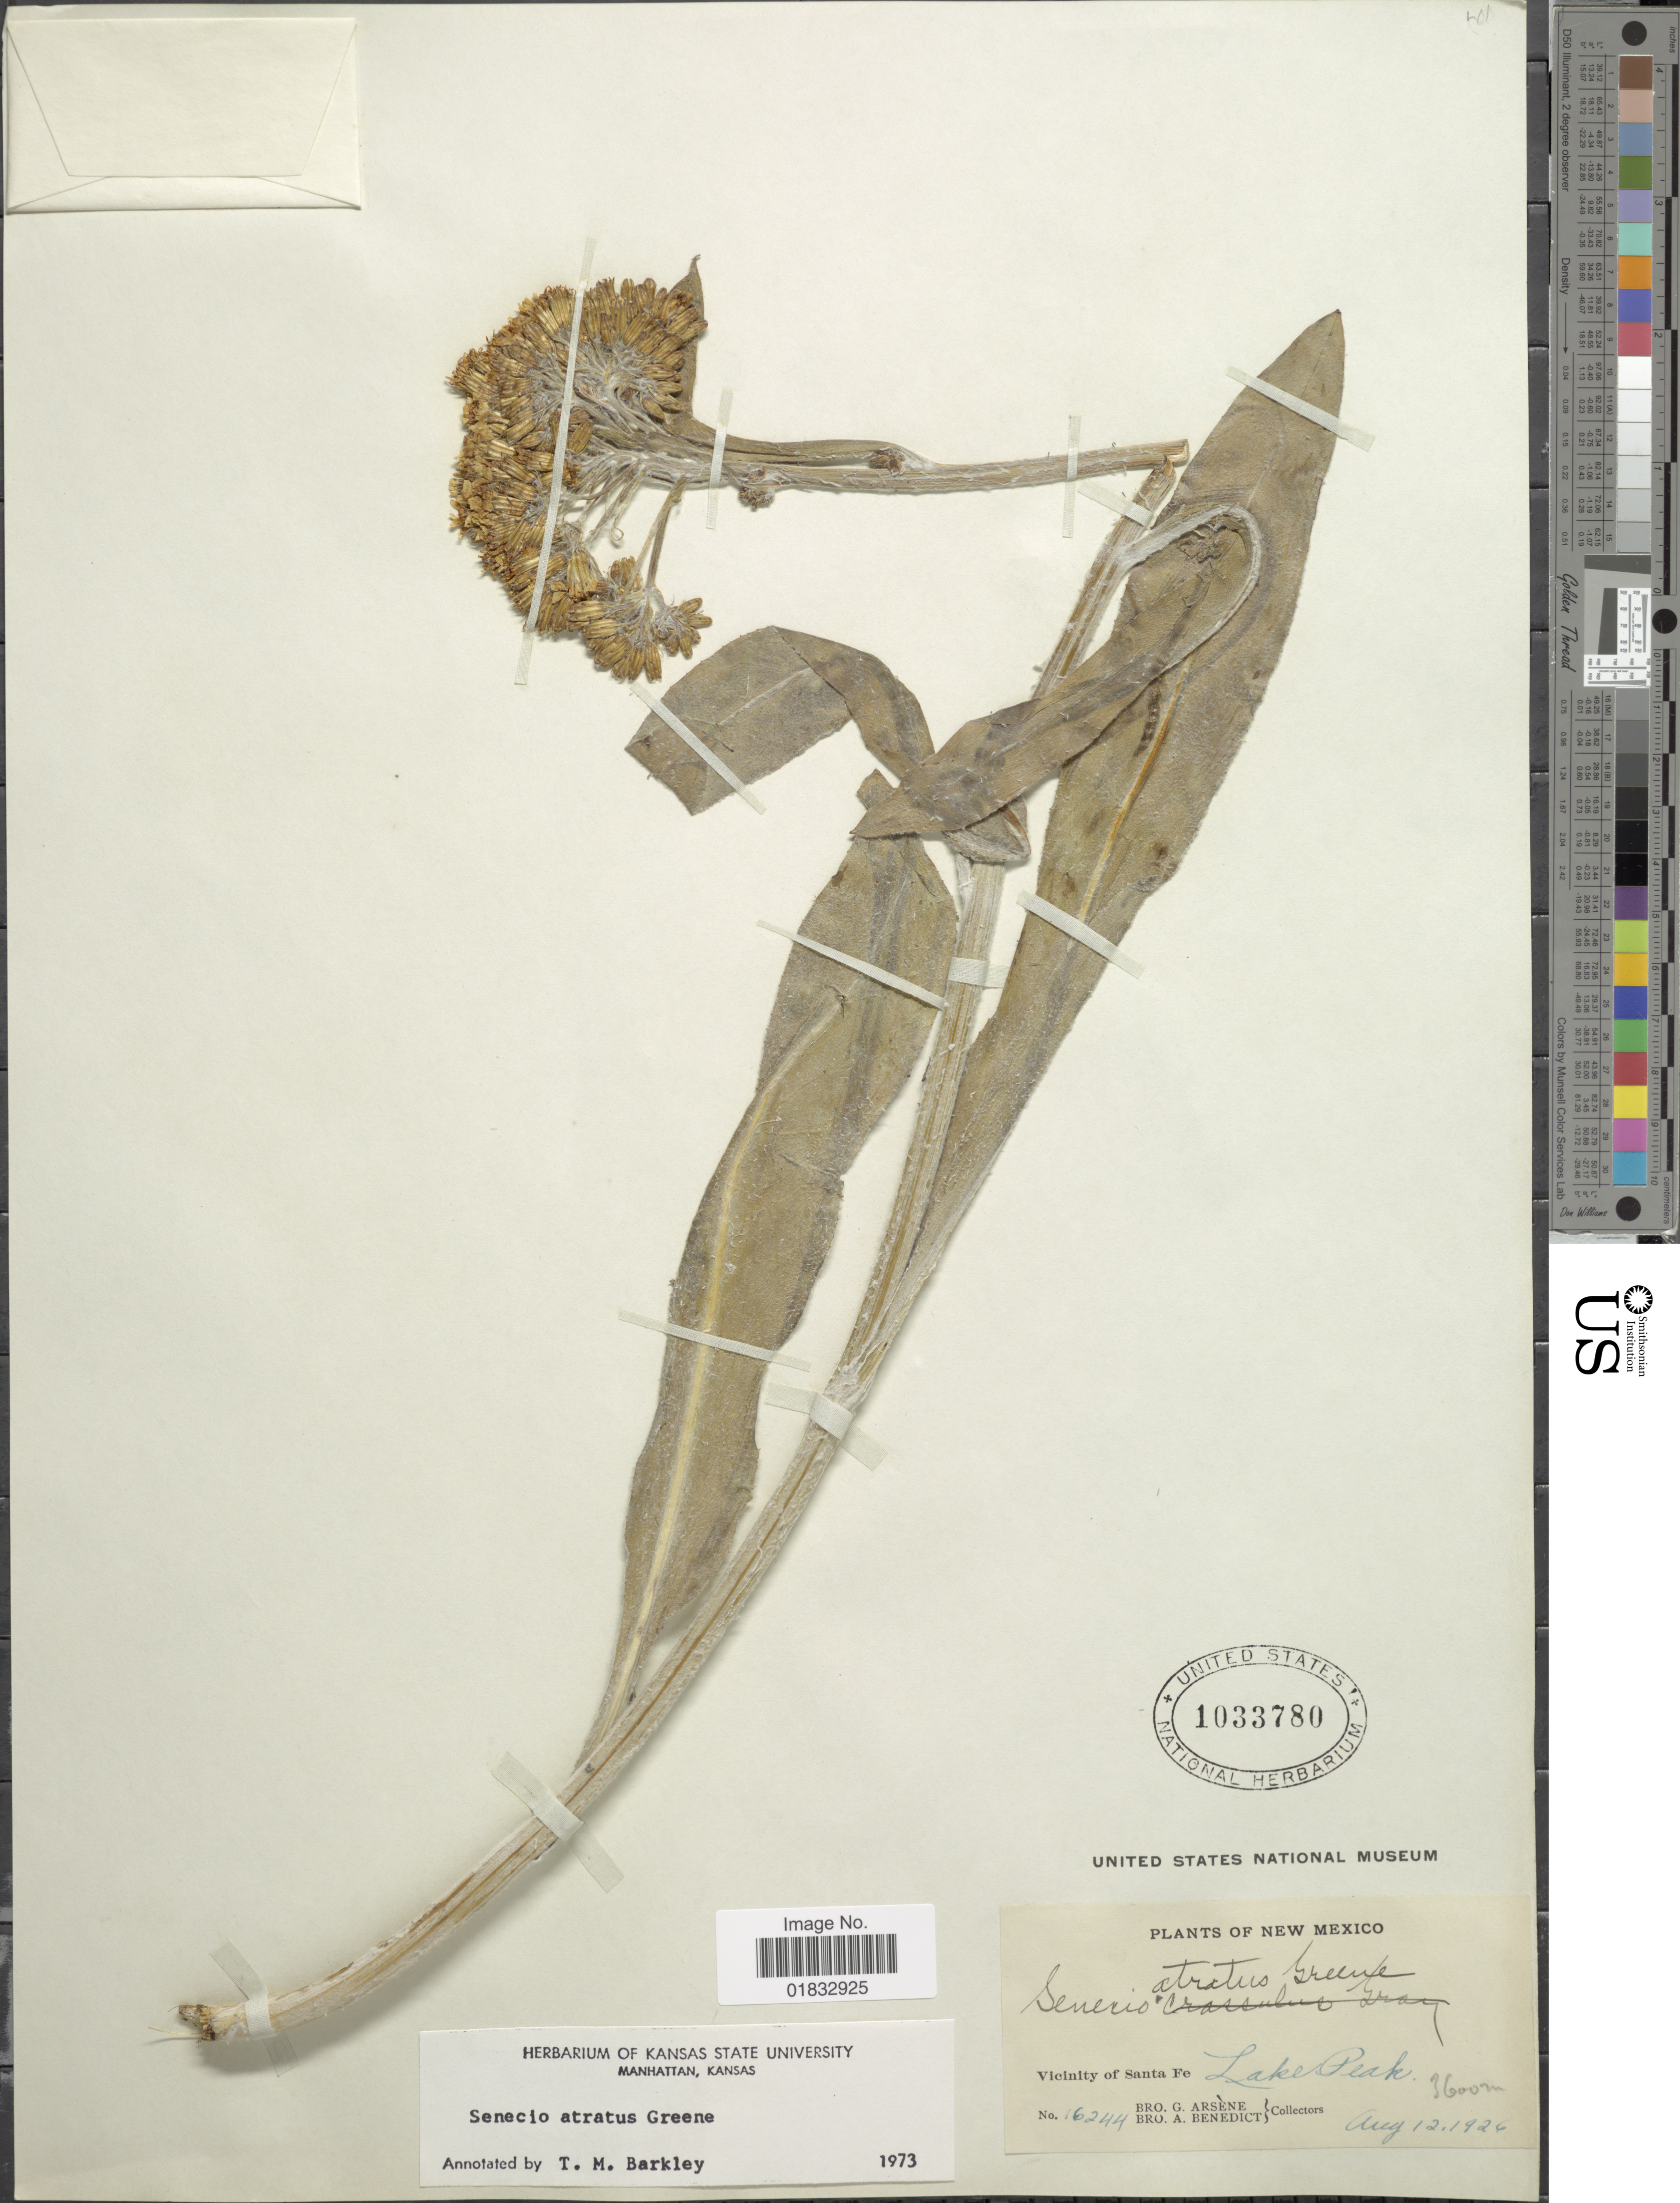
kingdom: Plantae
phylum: Tracheophyta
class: Magnoliopsida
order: Asterales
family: Asteraceae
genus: Senecio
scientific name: Senecio atratus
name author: Greene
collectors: Bro. G. Arsène & Bro. A. Benedict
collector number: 16244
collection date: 1926-08-12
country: United States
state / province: New Mexico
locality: Vicinity of Santa Fe, Lake Peak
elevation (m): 3600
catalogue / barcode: US 1033780